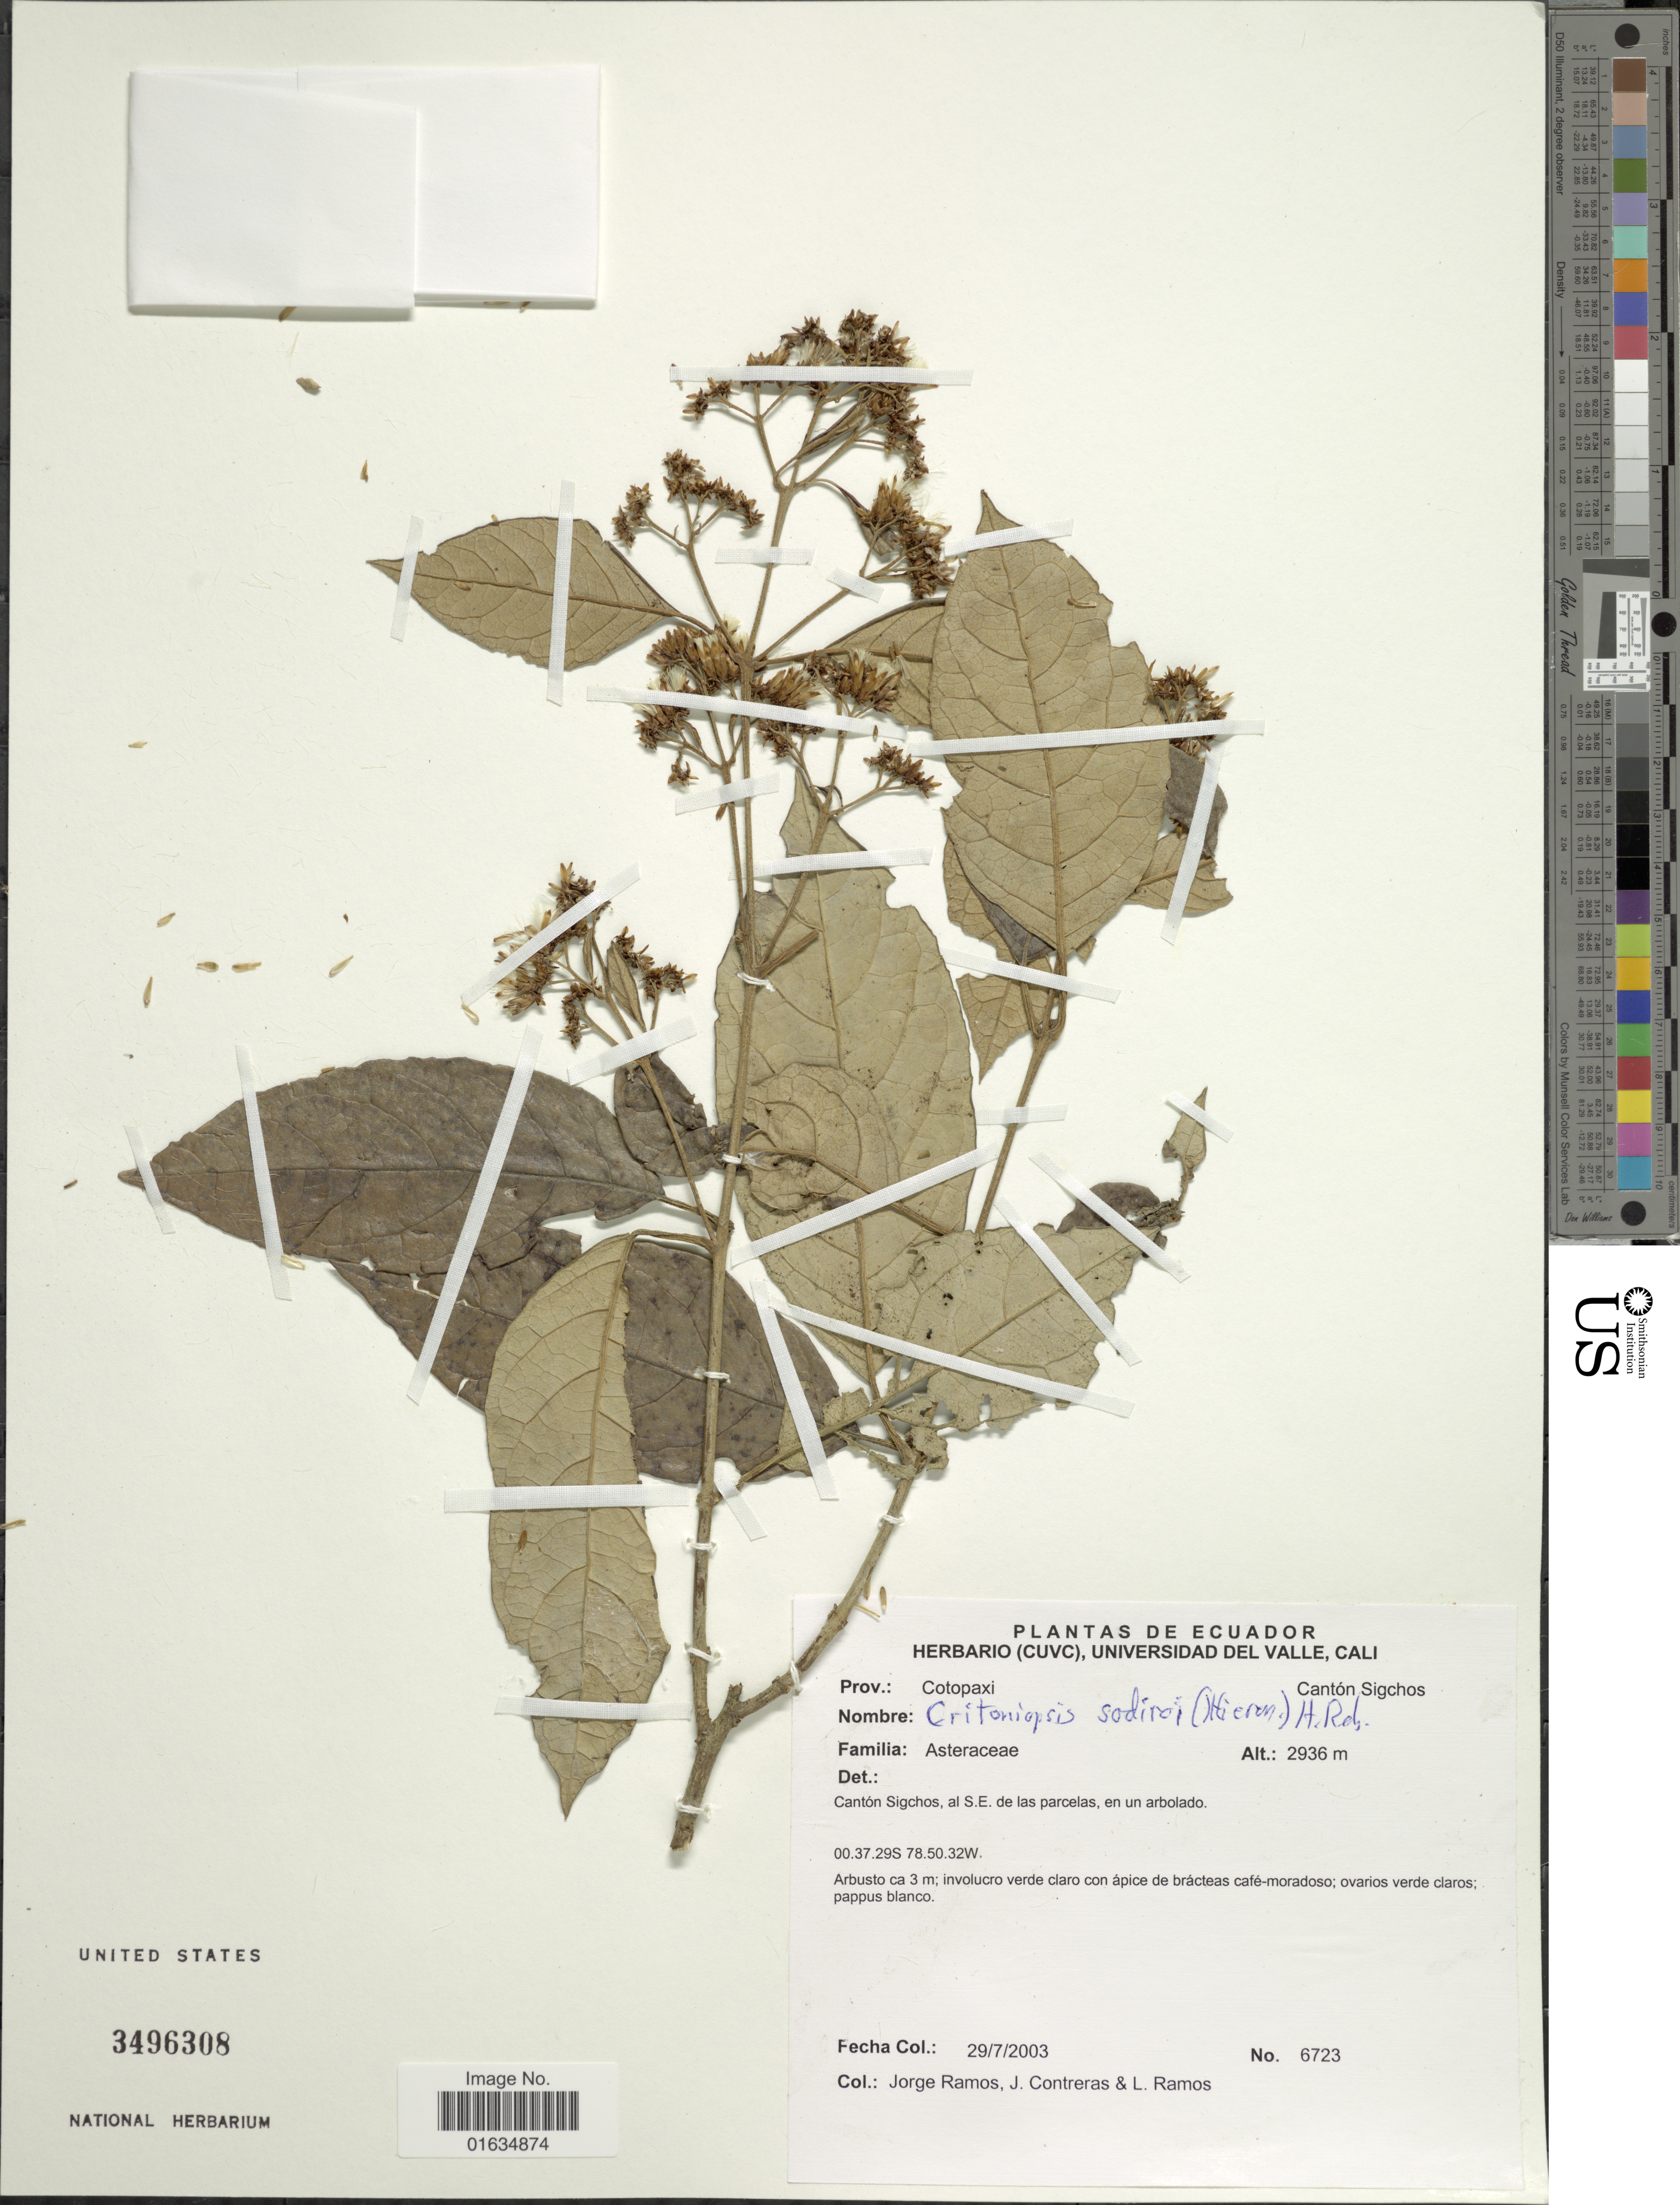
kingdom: Plantae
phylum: Tracheophyta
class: Magnoliopsida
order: Asterales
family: Asteraceae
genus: Critoniopsis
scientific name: Critoniopsis sodiroi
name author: (Hieron. ex Sodiro) H. Rob.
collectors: J. Ramos, J. Contreras & L. Ramos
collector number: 6723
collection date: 2003-07-29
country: Ecuador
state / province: Cotopaxi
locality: Prov. Cotopaxi, Canton Sigchos, al S. E. de las parcelas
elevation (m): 2936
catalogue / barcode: US 3496308